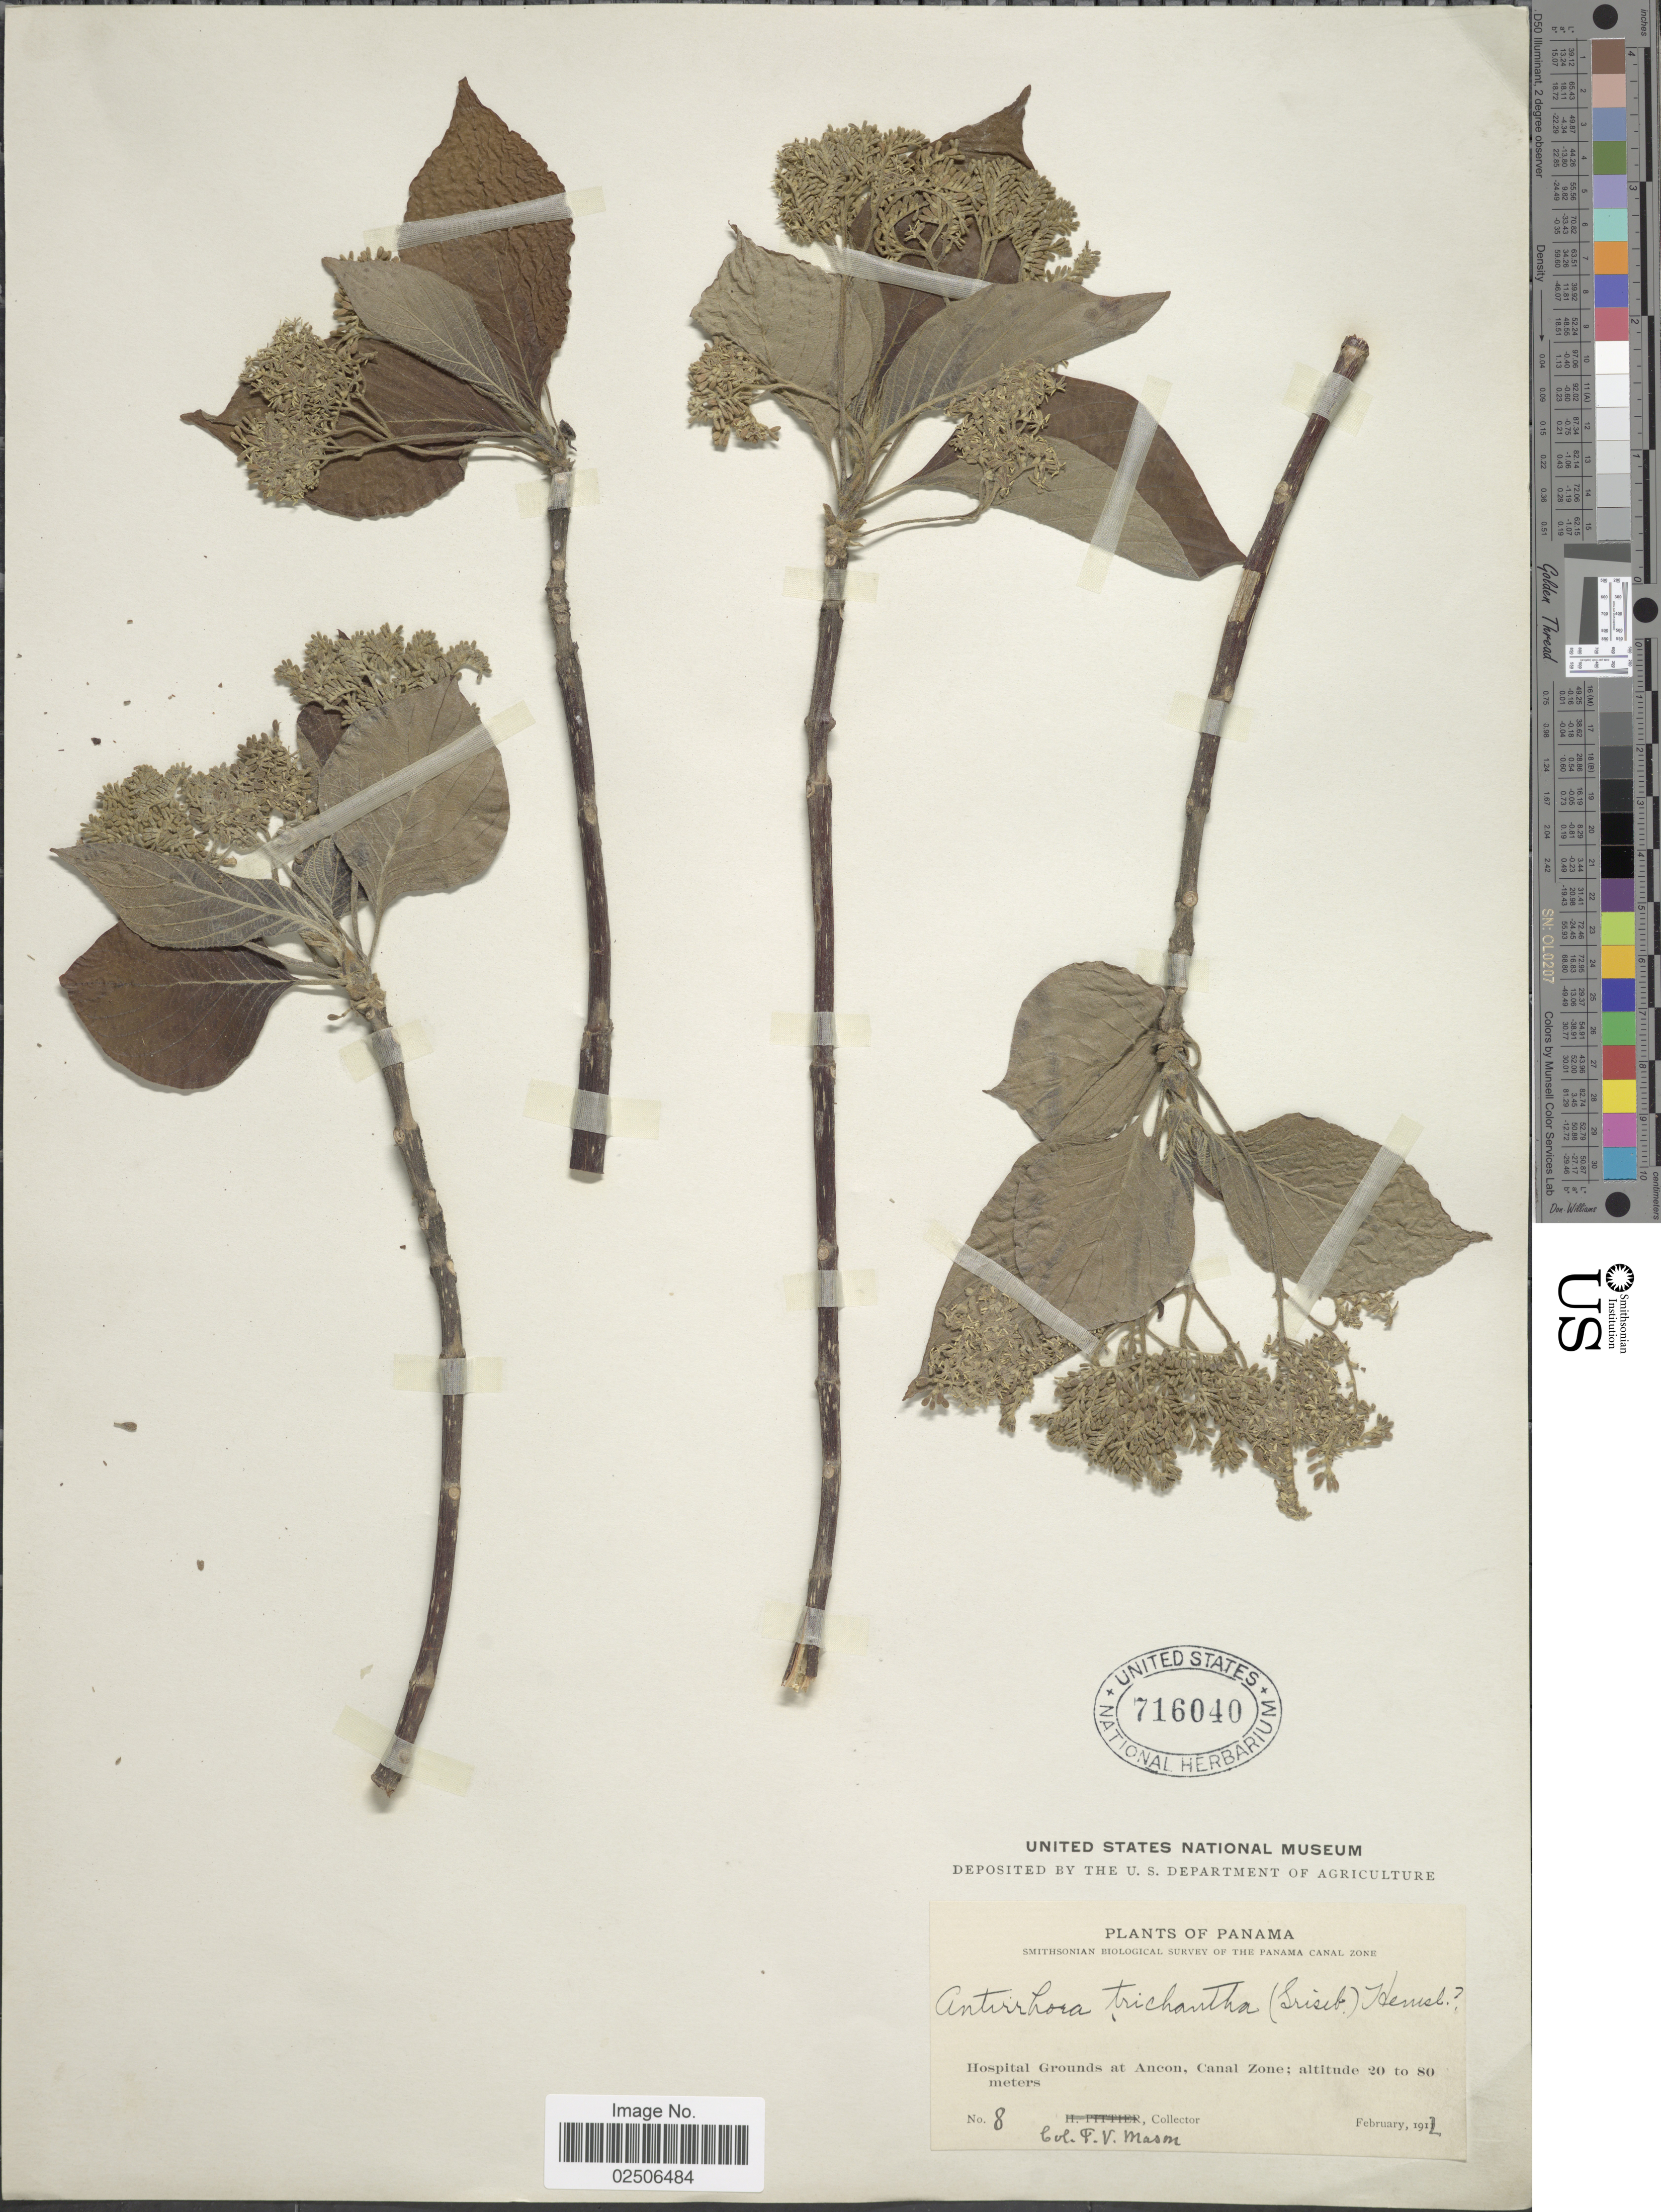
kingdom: Plantae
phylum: Tracheophyta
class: Magnoliopsida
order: Gentianales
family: Rubiaceae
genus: Pittoniotis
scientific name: Pittoniotis trichantha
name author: Griseb.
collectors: F. Mason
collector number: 8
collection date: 1912-02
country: Panama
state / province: Colón / Panamá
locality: Panama Canal Zone, Hospital Grounds at Ancon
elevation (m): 20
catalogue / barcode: US 716040